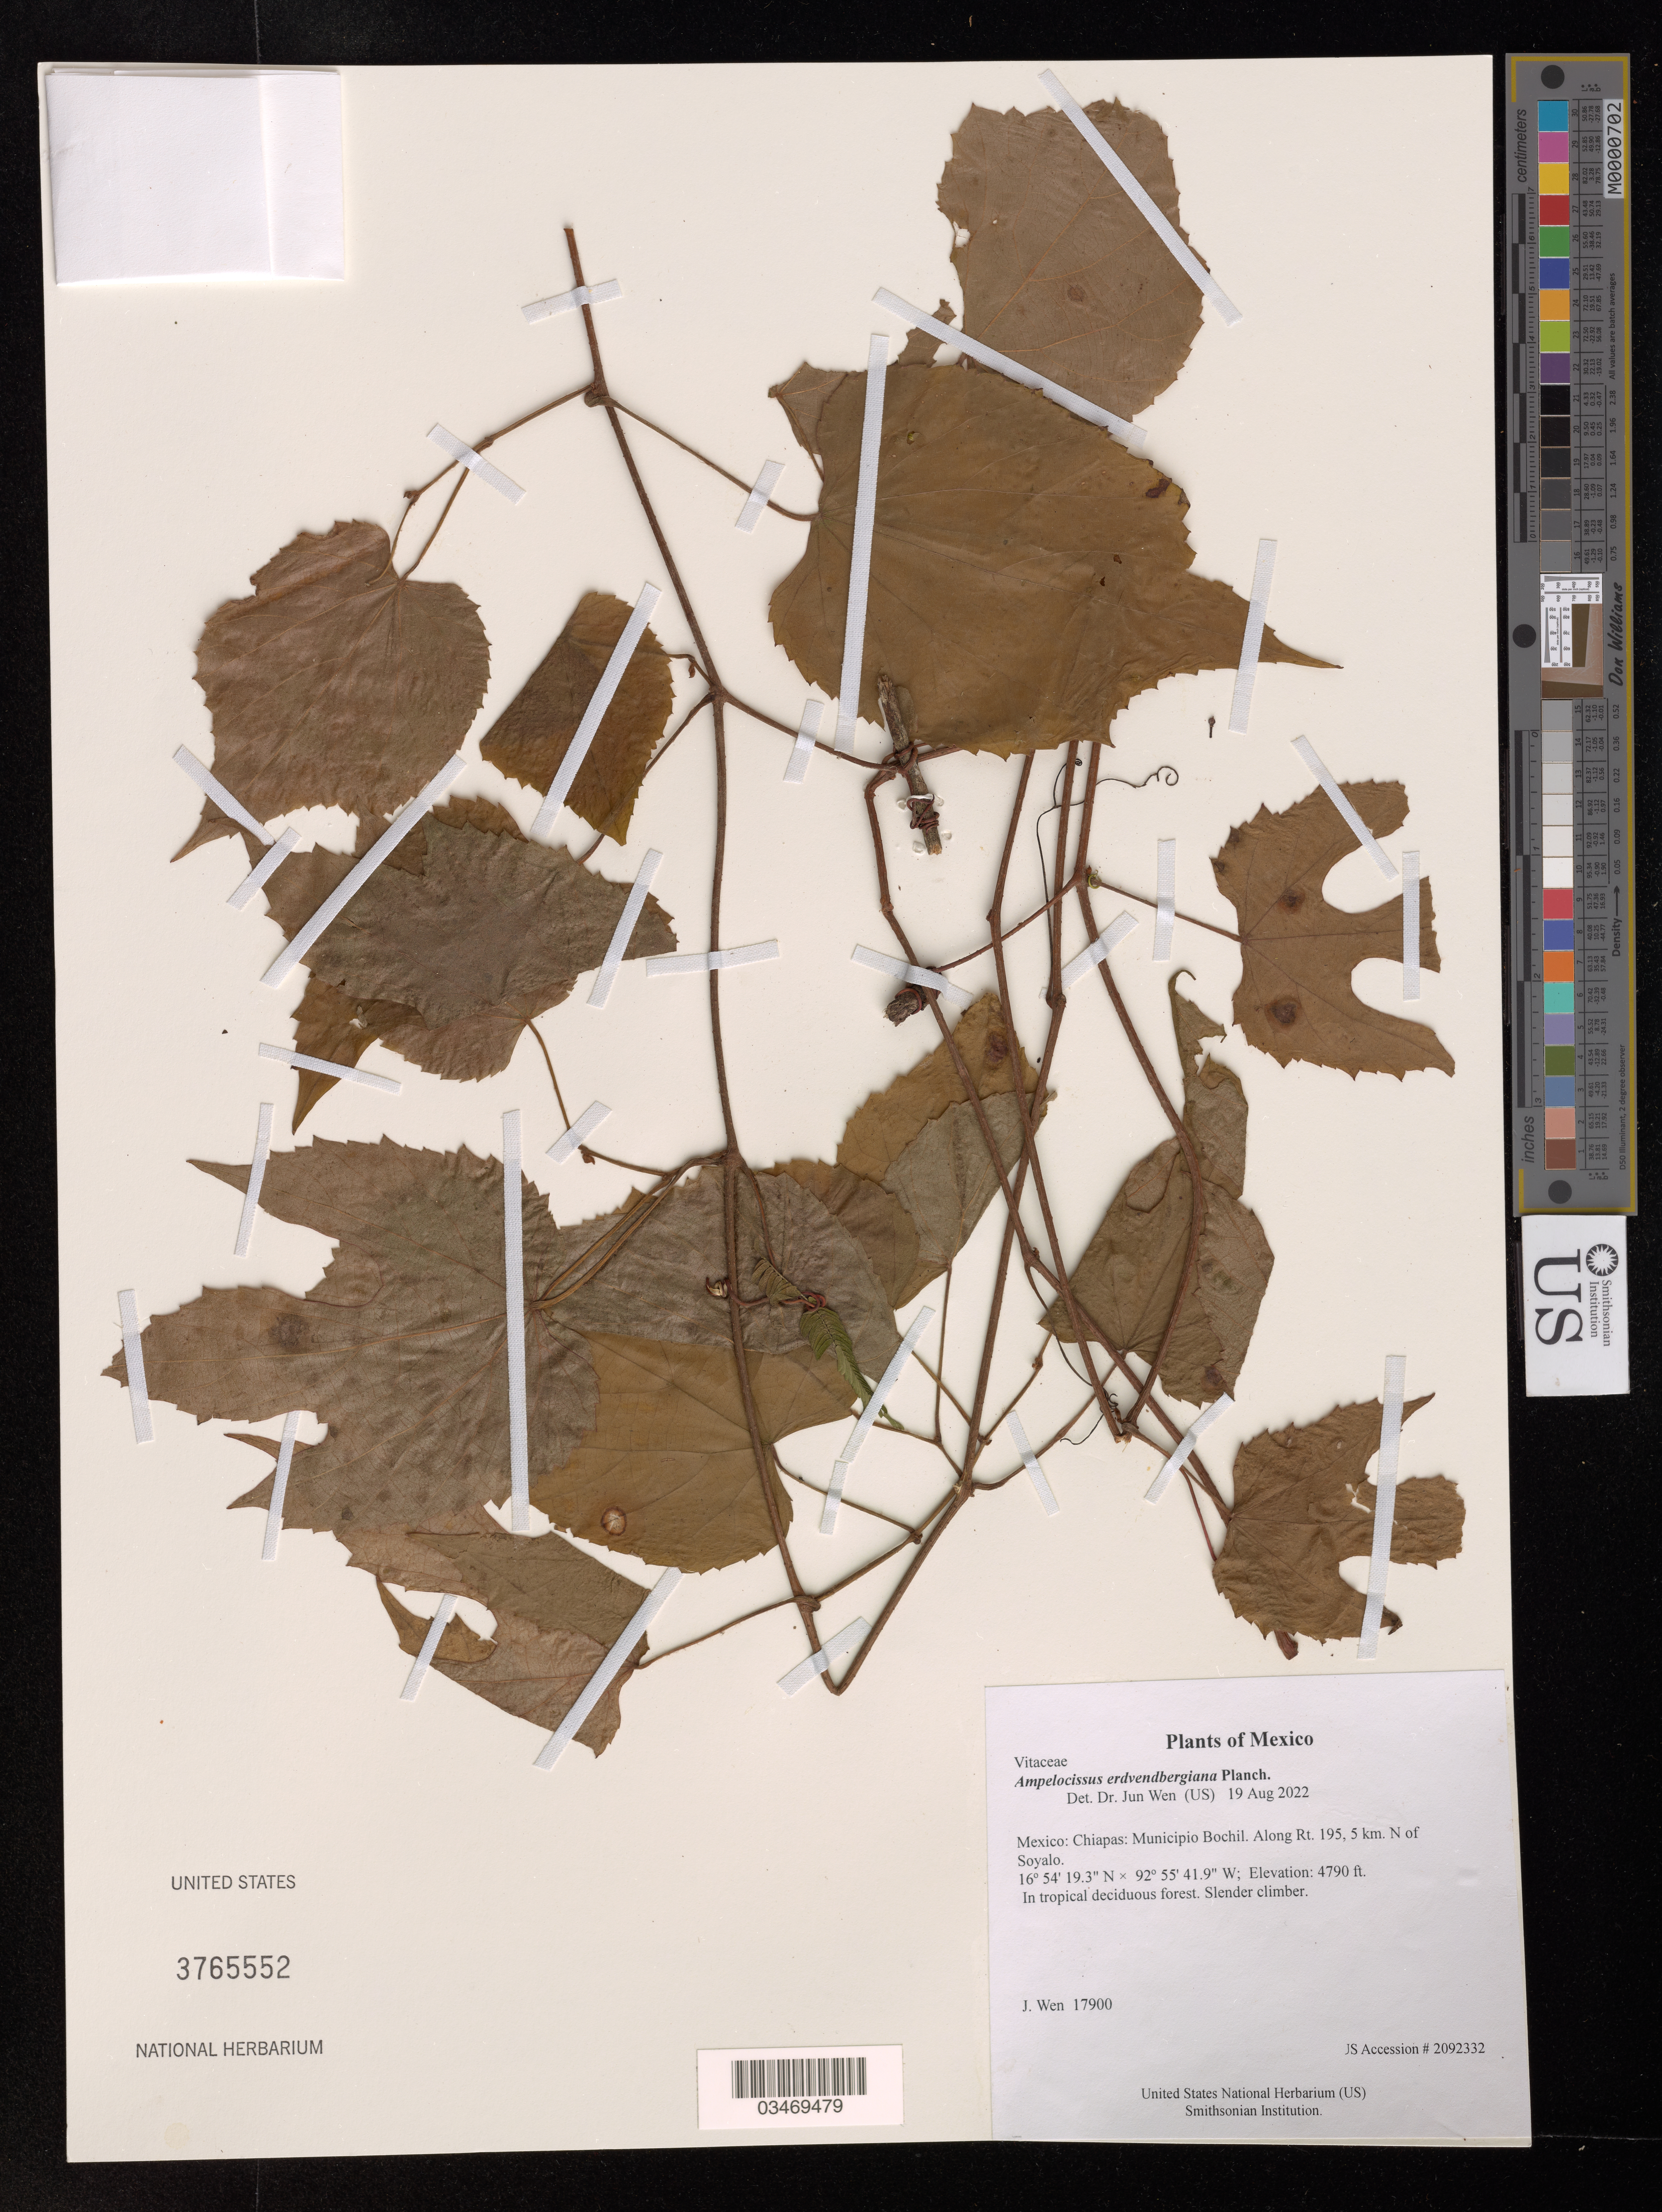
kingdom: Plantae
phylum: Tracheophyta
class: Magnoliopsida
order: Vitales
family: Vitaceae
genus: Ampelocissus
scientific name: Ampelocissus erdvendbergiana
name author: Planch.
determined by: Wen, Jun, (BOT), Smithsonian Institution - National Museum of Natural History (UNITED STATES)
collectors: J. Wen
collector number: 17900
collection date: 2022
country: Mexico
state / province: Chiapas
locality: Municipio Bochil. Along Rt. 195, 5 km. N of Soyalo.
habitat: In tropical deciduous forest.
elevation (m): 1460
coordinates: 16 54.322 N, 92 55.699 W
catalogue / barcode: US 3765552